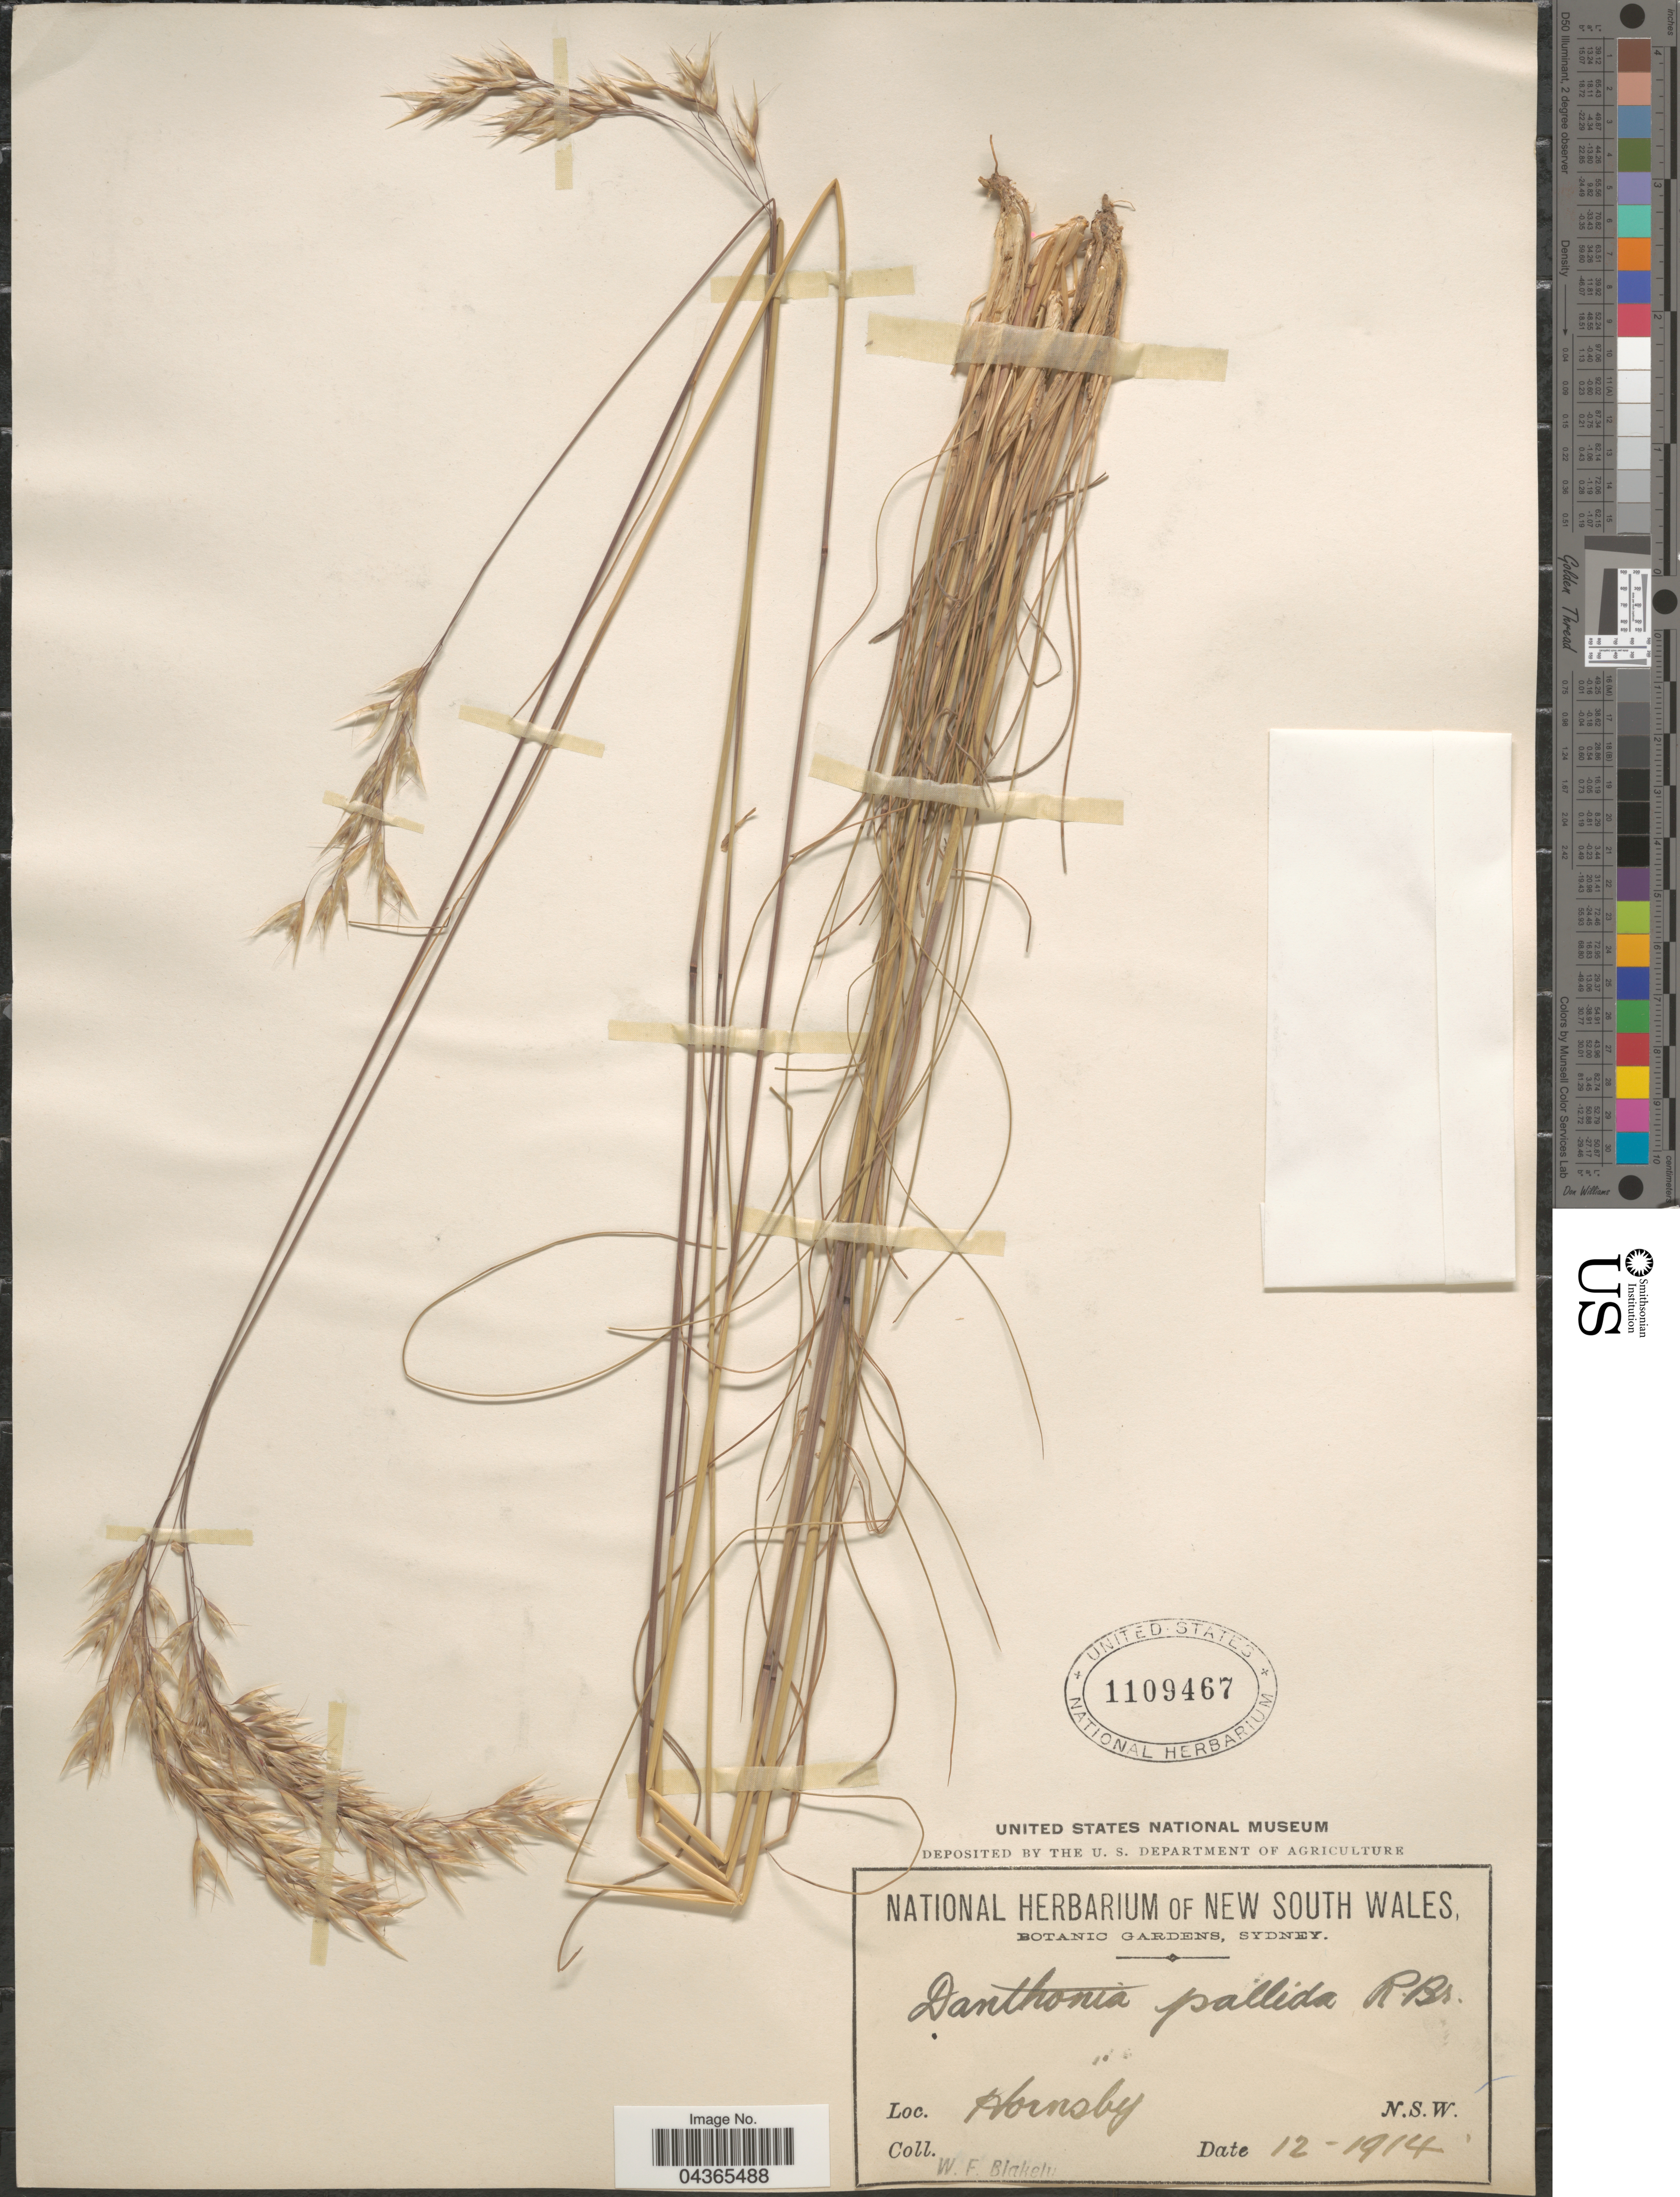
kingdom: Plantae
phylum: Tracheophyta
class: Liliopsida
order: Poales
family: Poaceae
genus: Rytidosperma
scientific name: Rytidosperma pallidum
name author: (R. Br.) A.M. Humphreys & H.P. Linder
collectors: W. Blakely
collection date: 1914-12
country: Australia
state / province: New South Wales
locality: Hornsby.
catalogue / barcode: US 1109467